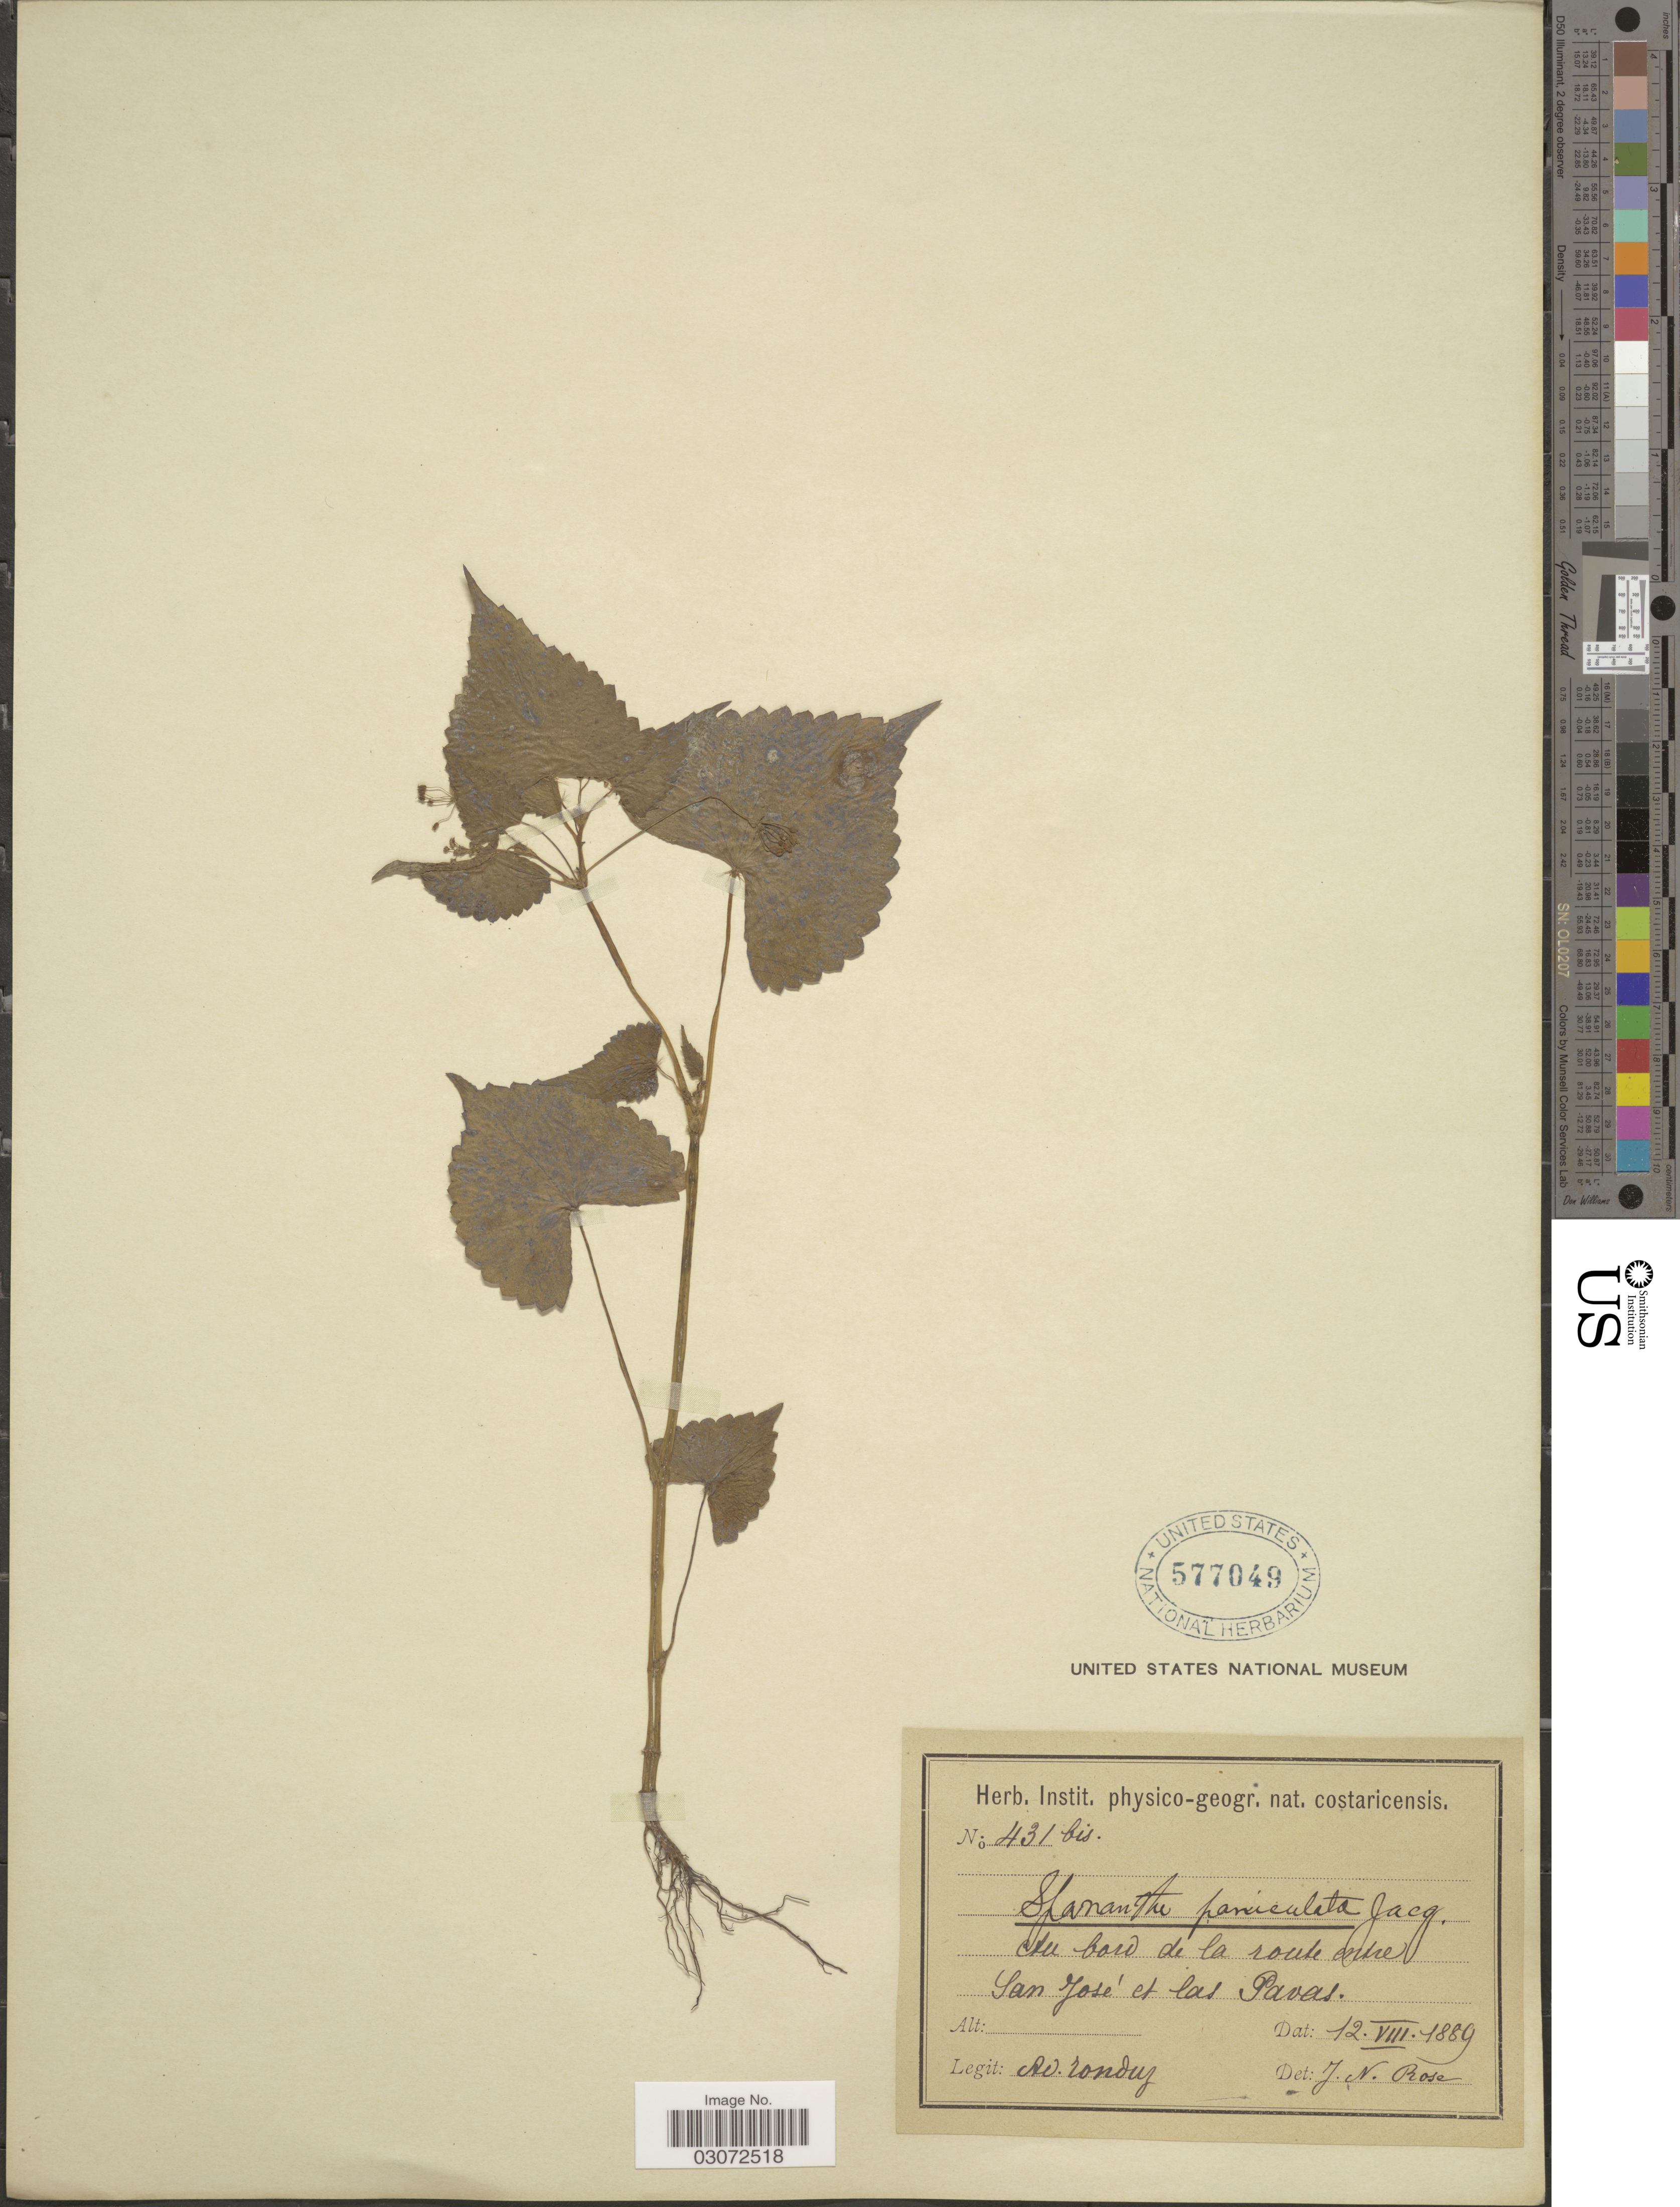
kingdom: Plantae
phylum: Tracheophyta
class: Magnoliopsida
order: Apiales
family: Apiaceae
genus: Spananthe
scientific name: Spananthe paniculata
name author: Jacq.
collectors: A. Tonduz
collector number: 431bis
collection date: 1889-08-12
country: Costa Rica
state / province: San José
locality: Au bord de la route entre San José et las Pavas.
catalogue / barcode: US 577049